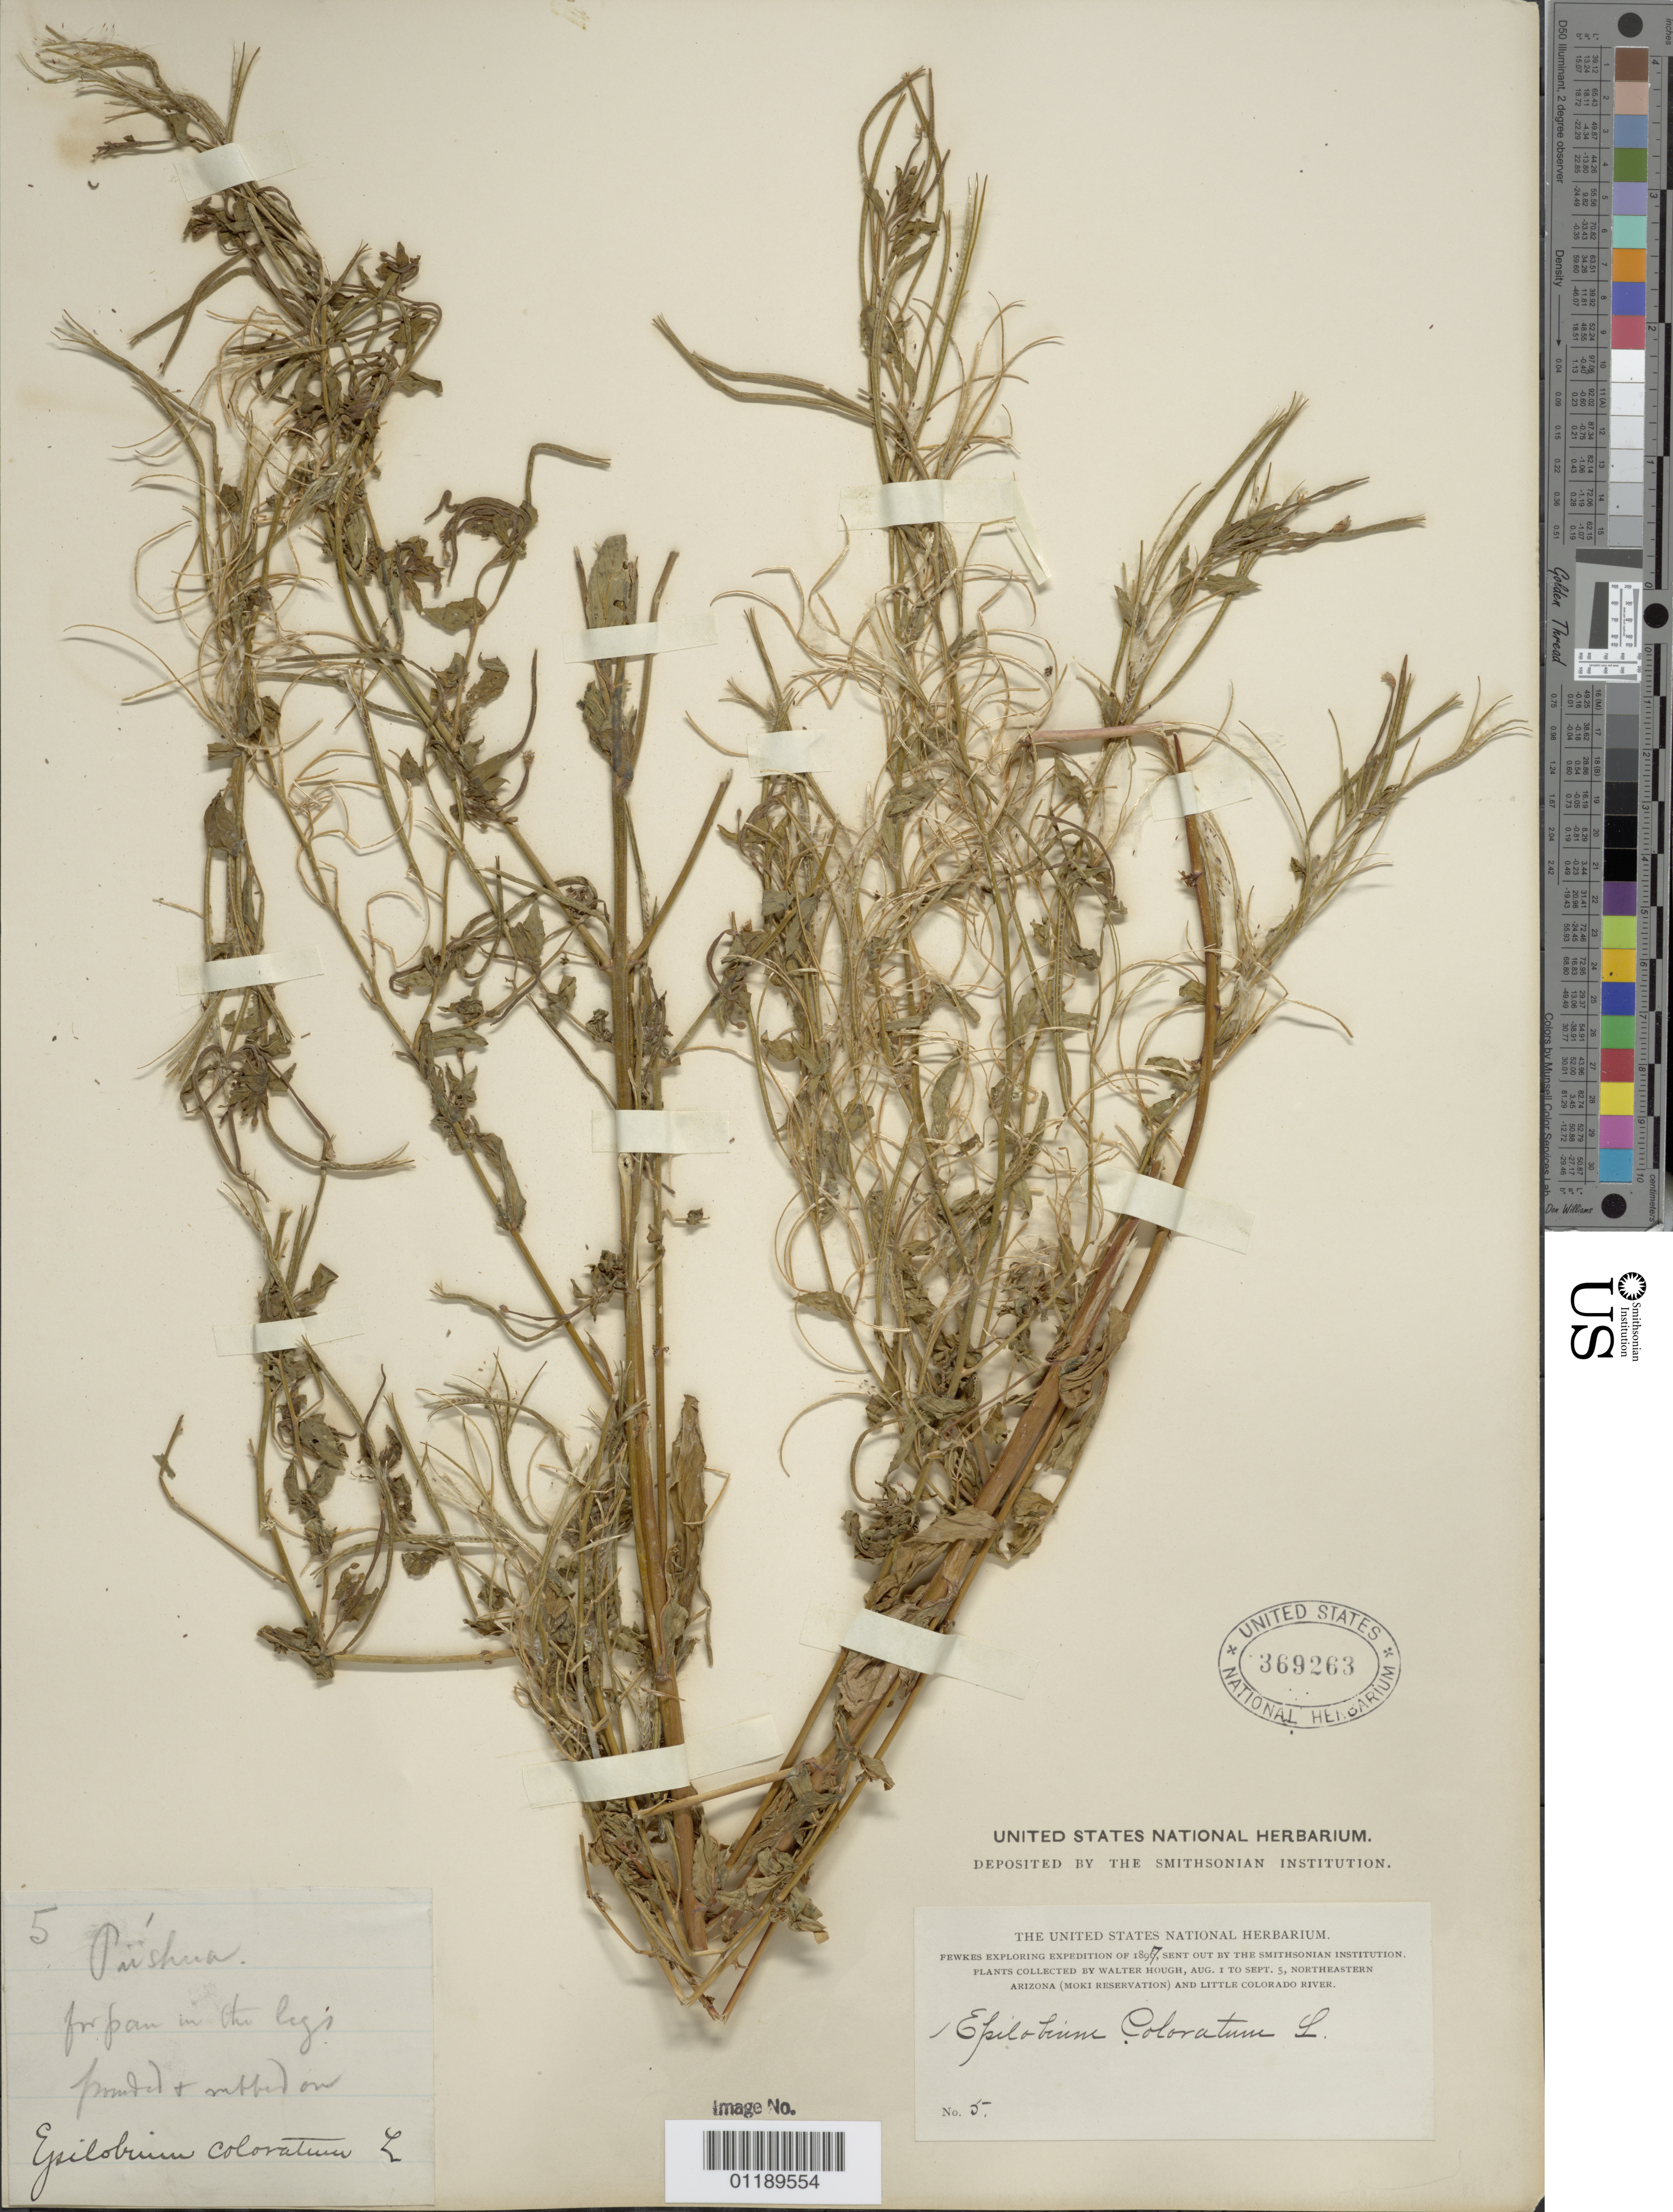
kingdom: Plantae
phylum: Tracheophyta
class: Magnoliopsida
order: Myrtales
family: Onagraceae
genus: Epilobium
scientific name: Epilobium coloratum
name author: Biehler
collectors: W. Hough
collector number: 5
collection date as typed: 01 Aug 1897 to 05 Sep 1897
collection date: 1897-08-01/1897-09-05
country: United States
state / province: Arizona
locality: Northeastern Arizona (Moki Reservation) and Little Colorado River.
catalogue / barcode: US 369263